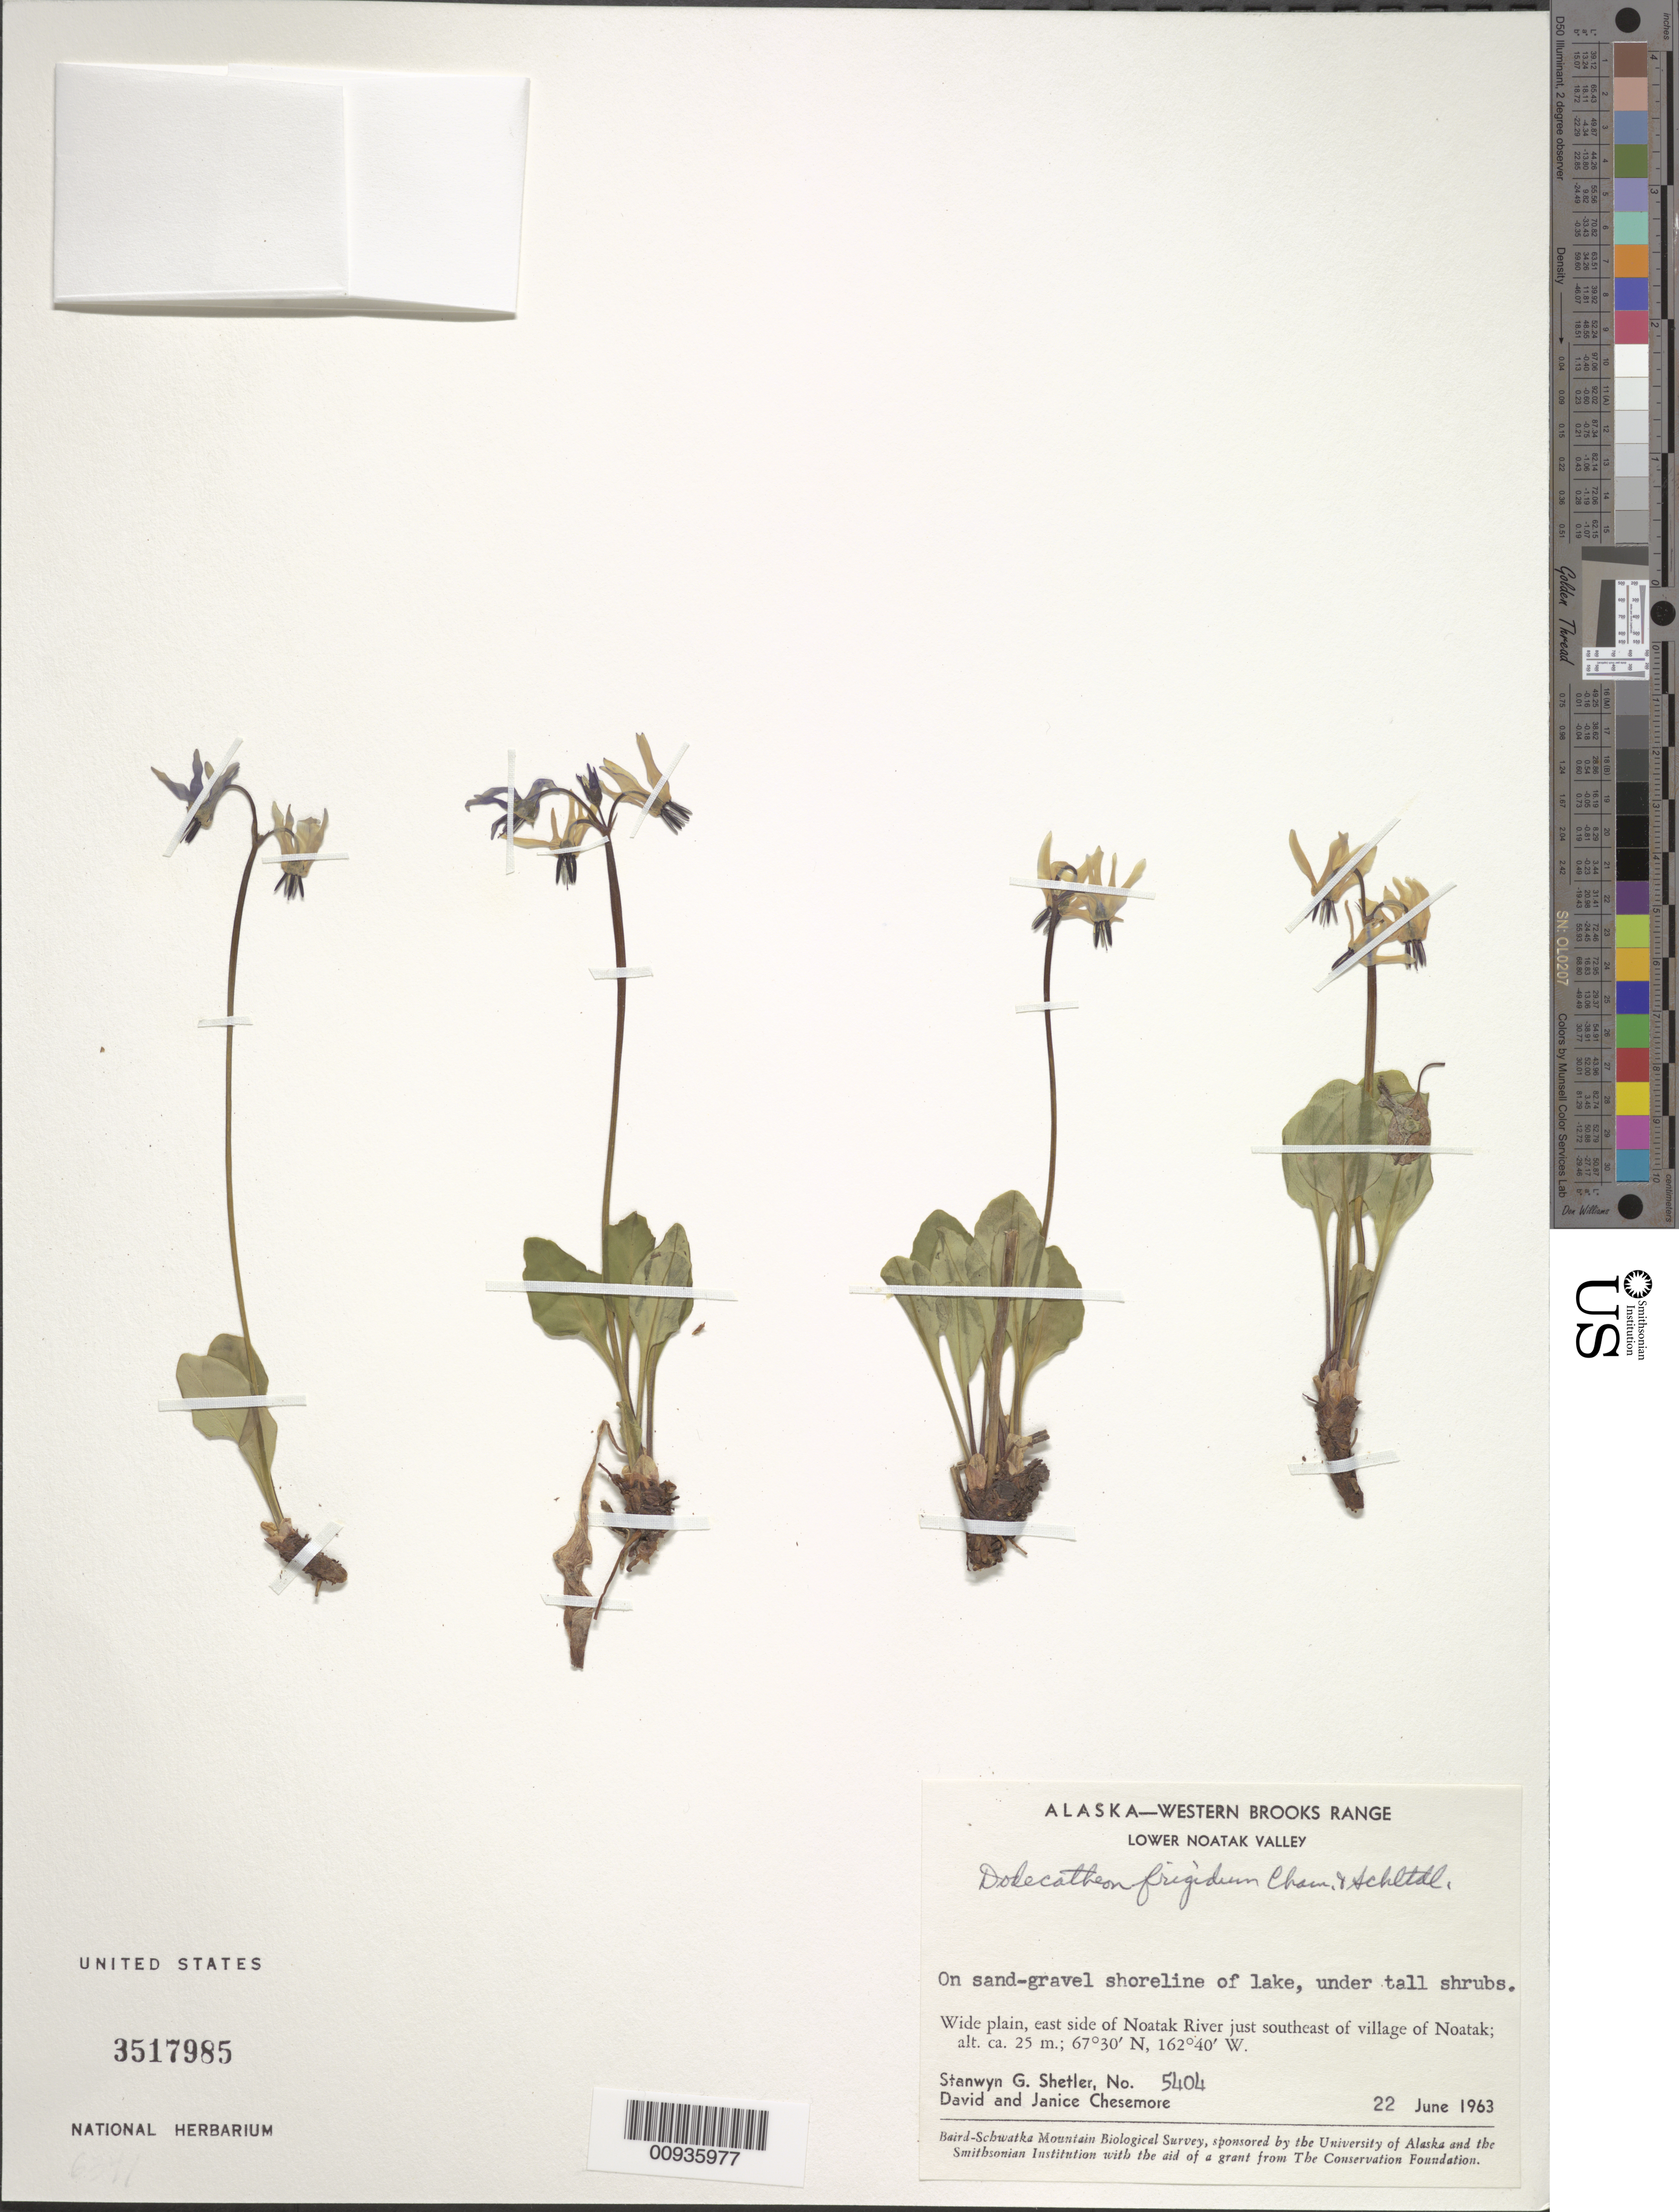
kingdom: Plantae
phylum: Tracheophyta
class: Magnoliopsida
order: Ericales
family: Primulaceae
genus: Dodecatheon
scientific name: Dodecatheon frigidum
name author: Cham. & Schltdl.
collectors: S. Shetler, D. Chesemore & J. Chesemore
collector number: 5404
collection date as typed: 22 Jun 1963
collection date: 1963-06-22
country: United States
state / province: Alaska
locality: East side of Noatak River just southeast of village of Noatak. Western Brooks Range, Lower Noatak Valley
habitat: Wide plain. On sand-gravel shoreline of lake, under tall shrubs.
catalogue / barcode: US 3517985